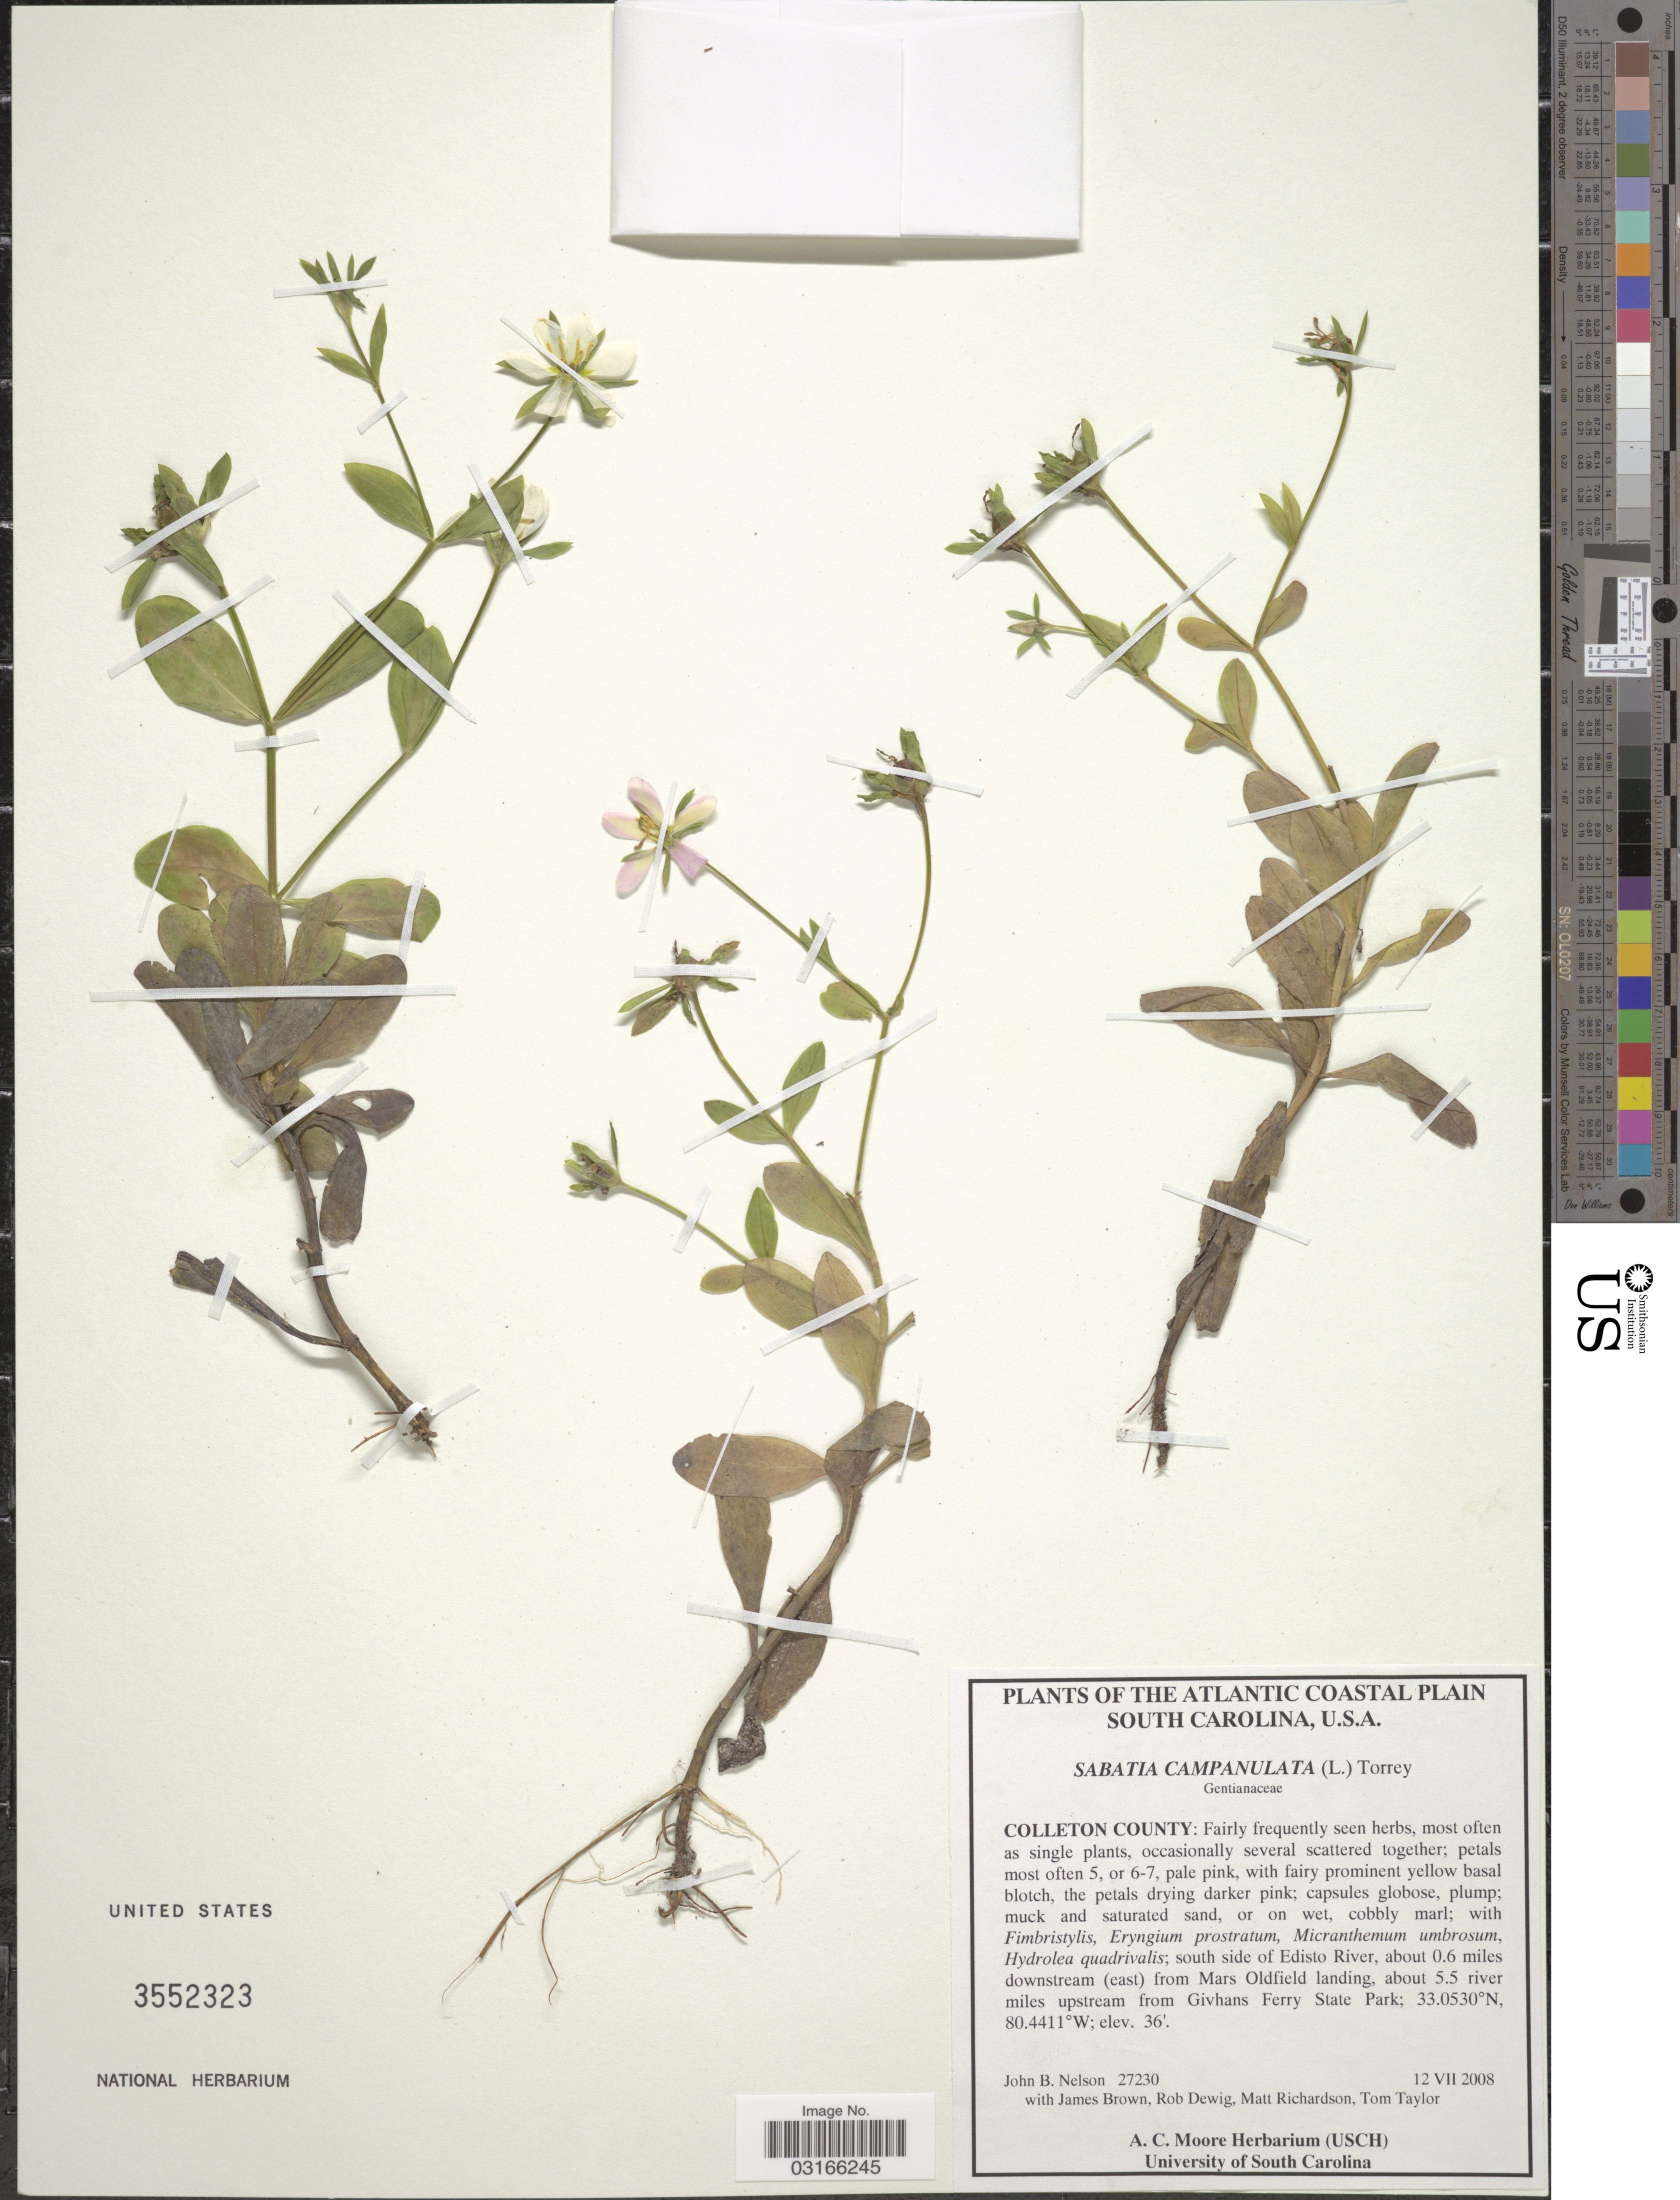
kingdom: Plantae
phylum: Tracheophyta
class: Magnoliopsida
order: Gentianales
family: Gentianaceae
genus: Sabatia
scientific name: Sabatia campanulata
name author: (L.) Torr.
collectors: J. B. Nelson, J. Brown, R. Dewig, M. Richardson & T. Taylor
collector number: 27230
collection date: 2008-07-12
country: United States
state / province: South Carolina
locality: The Atlantic Coastal Plain, Colleton County: south side of Edisto River, about 0.6 miles downstream (east) from Mars Oldfield landing, about 5.5 river miles upstream from Givhans Ferry State Park.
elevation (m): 11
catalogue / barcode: US 3552323